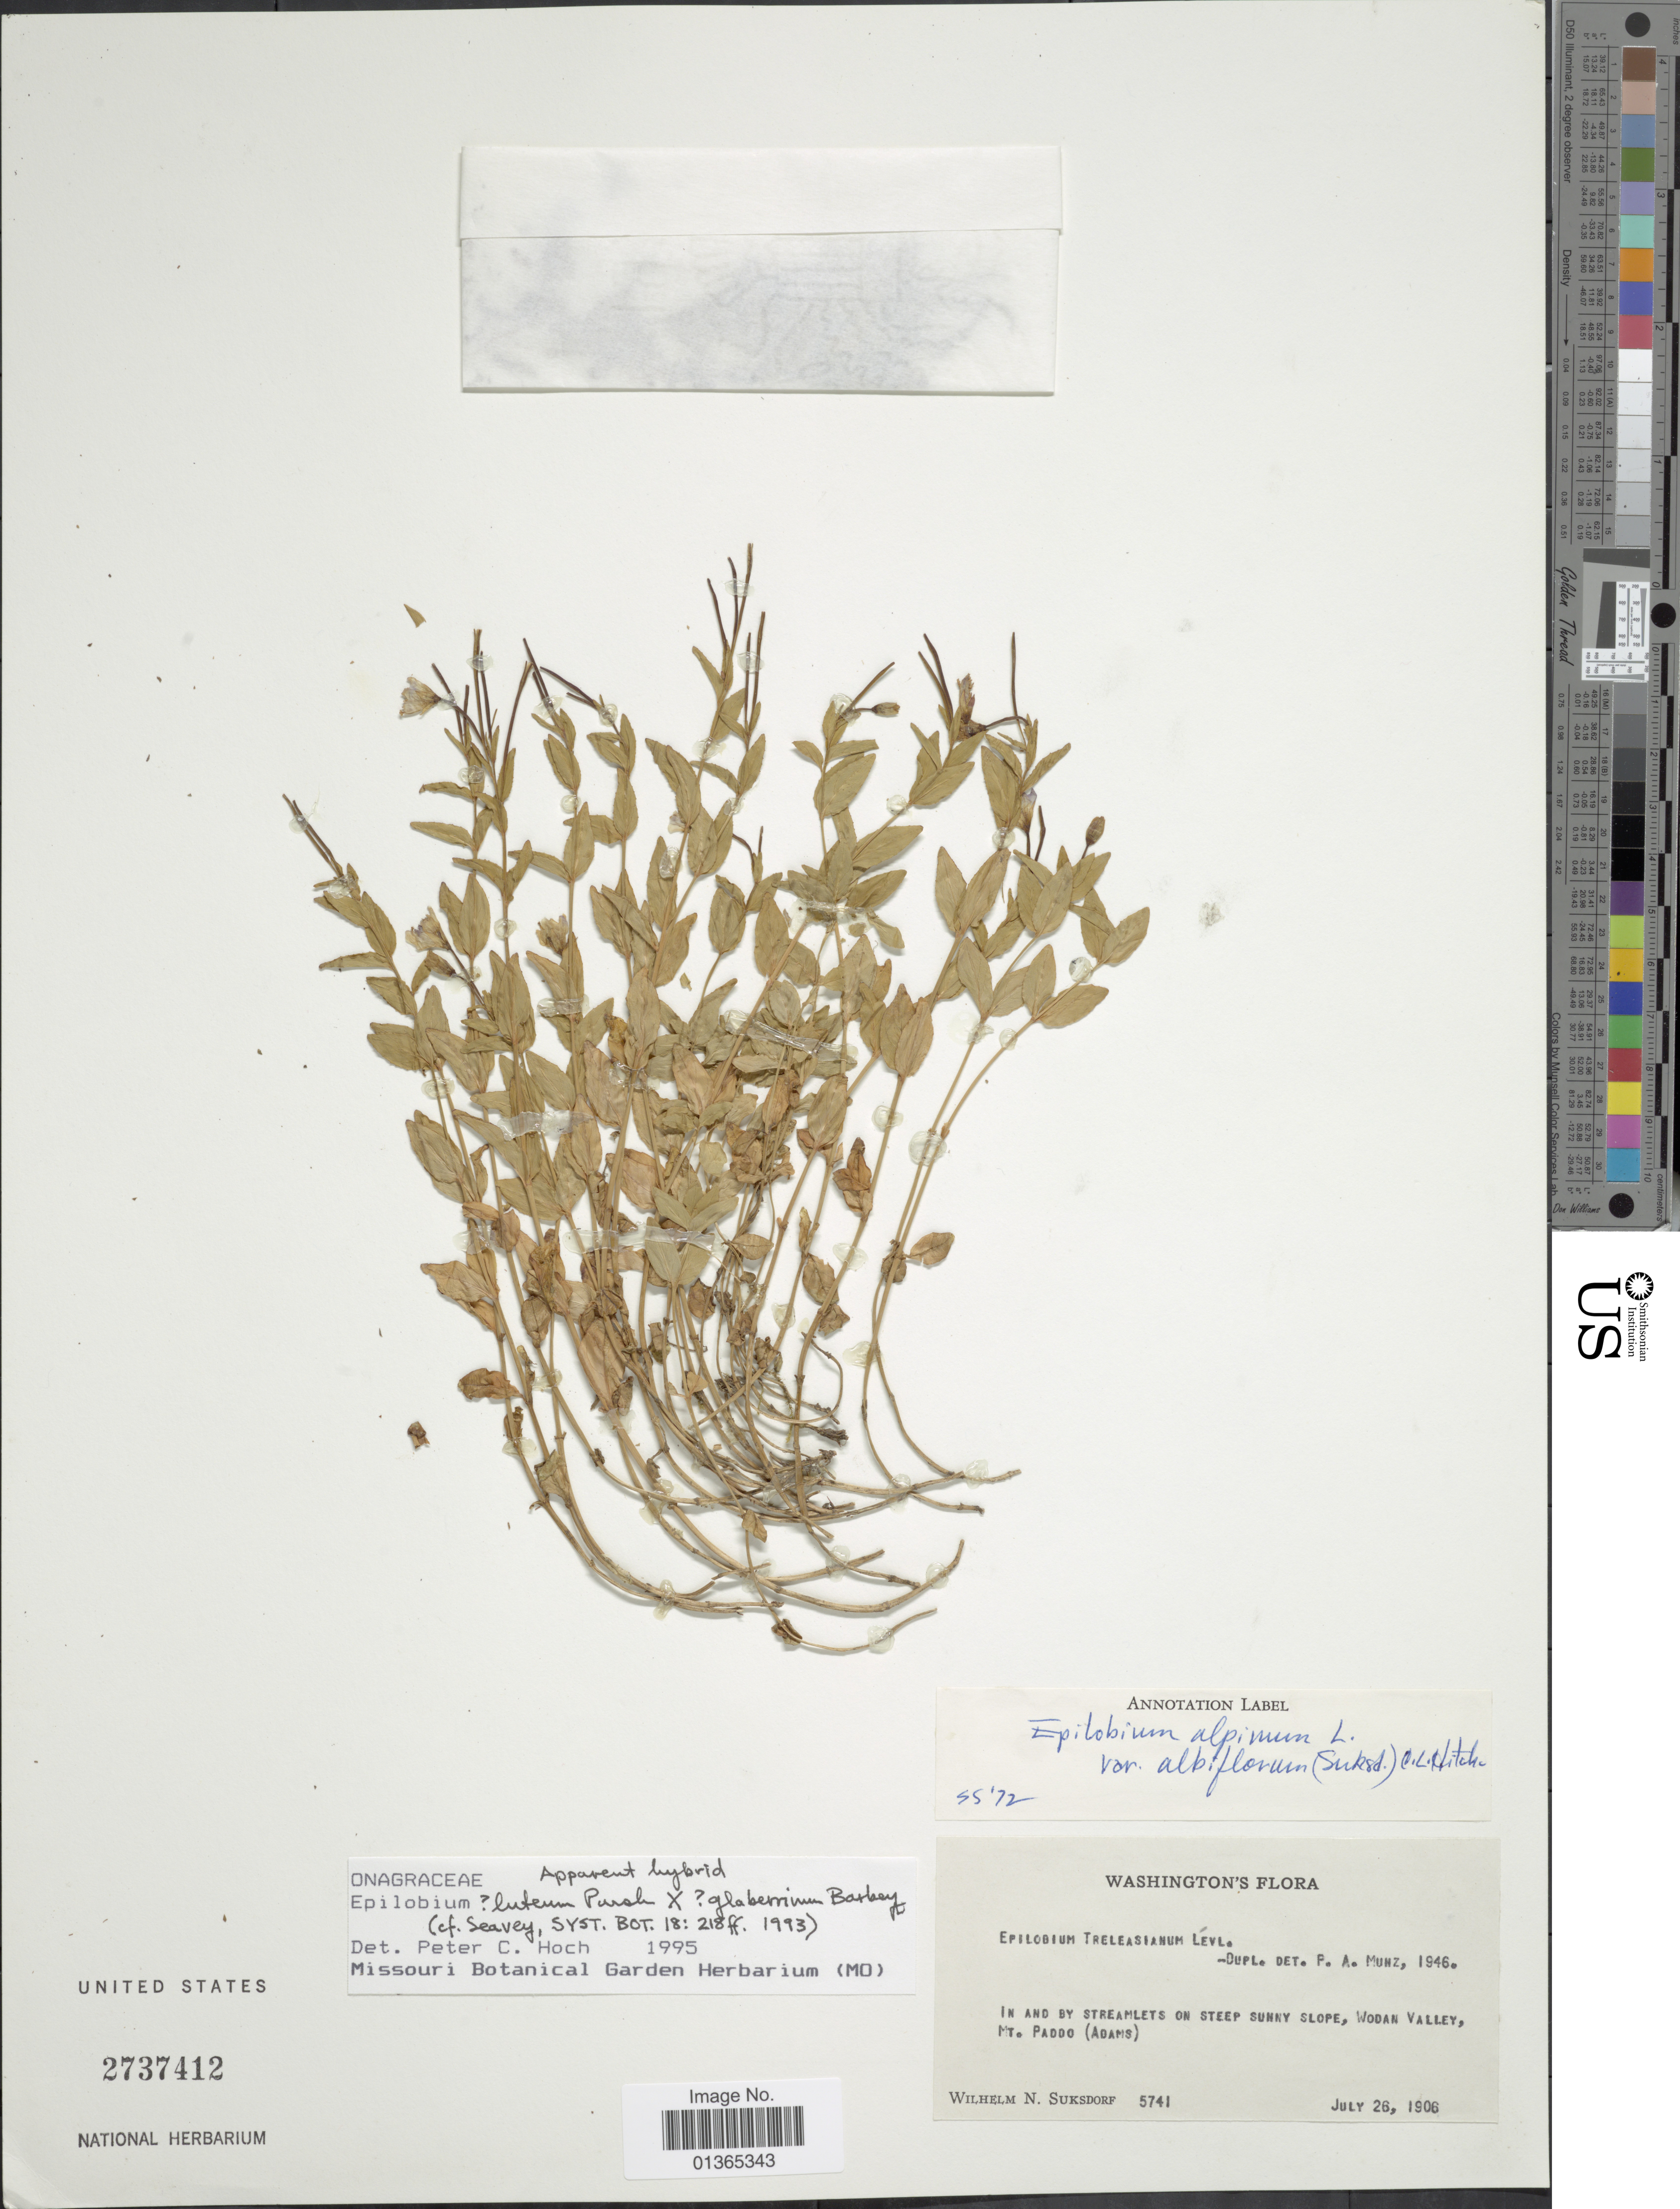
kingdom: Plantae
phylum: Tracheophyta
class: Magnoliopsida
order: Myrtales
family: Onagraceae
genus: Epilobium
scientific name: Epilobium luteum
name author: Pursh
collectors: W. N. Suksdorf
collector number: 5741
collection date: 1906-07-26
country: United States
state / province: Washington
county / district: Skamania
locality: In and by streamlets on steep sunny slope, Wodan Valley, Mt. Paddo (Adams).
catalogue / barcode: US 2737412